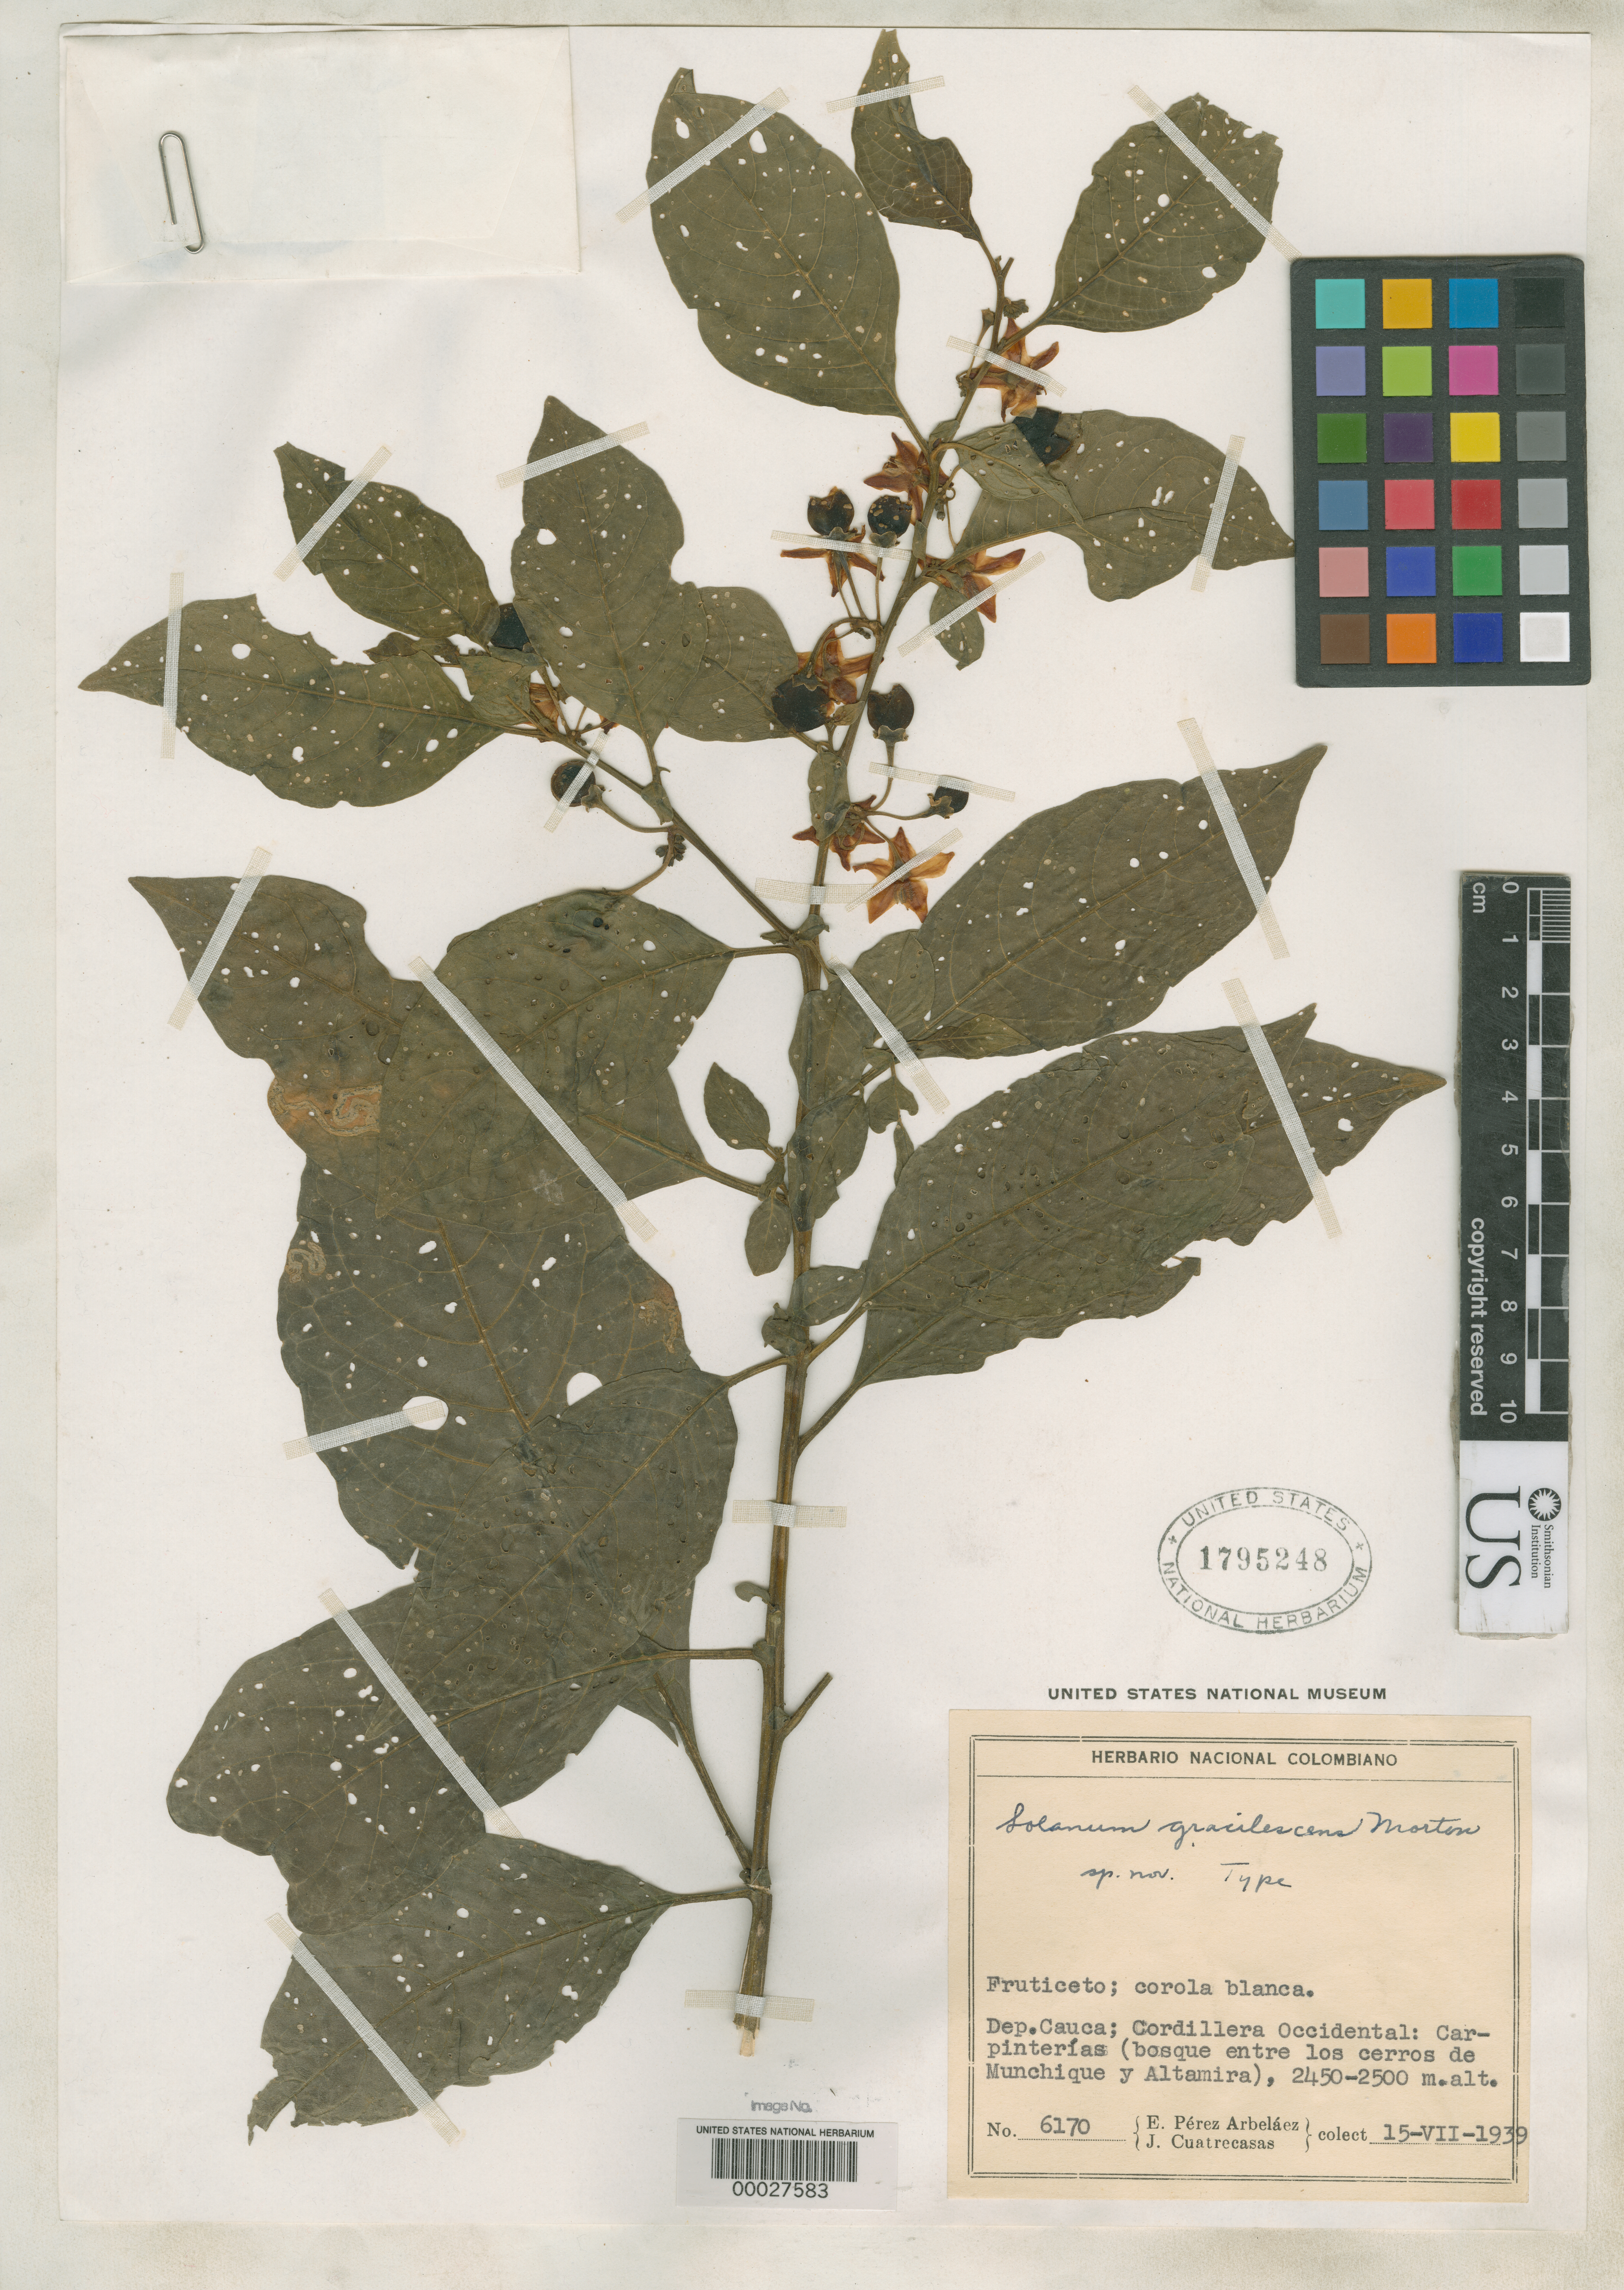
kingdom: Plantae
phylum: Tracheophyta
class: Magnoliopsida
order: Solanales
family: Solanaceae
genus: Solanum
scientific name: Solanum gracilescens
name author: C.V. Morton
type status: Holotype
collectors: E. Pérez Arbeláez & J. Cuatrecasas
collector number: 6170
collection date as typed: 15 Jul 1939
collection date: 1939-07-15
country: Colombia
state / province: Cauca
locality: Cordillera Occidental, Carpinterias, between Munchique & Altamira.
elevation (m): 2450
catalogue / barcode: US 1795248